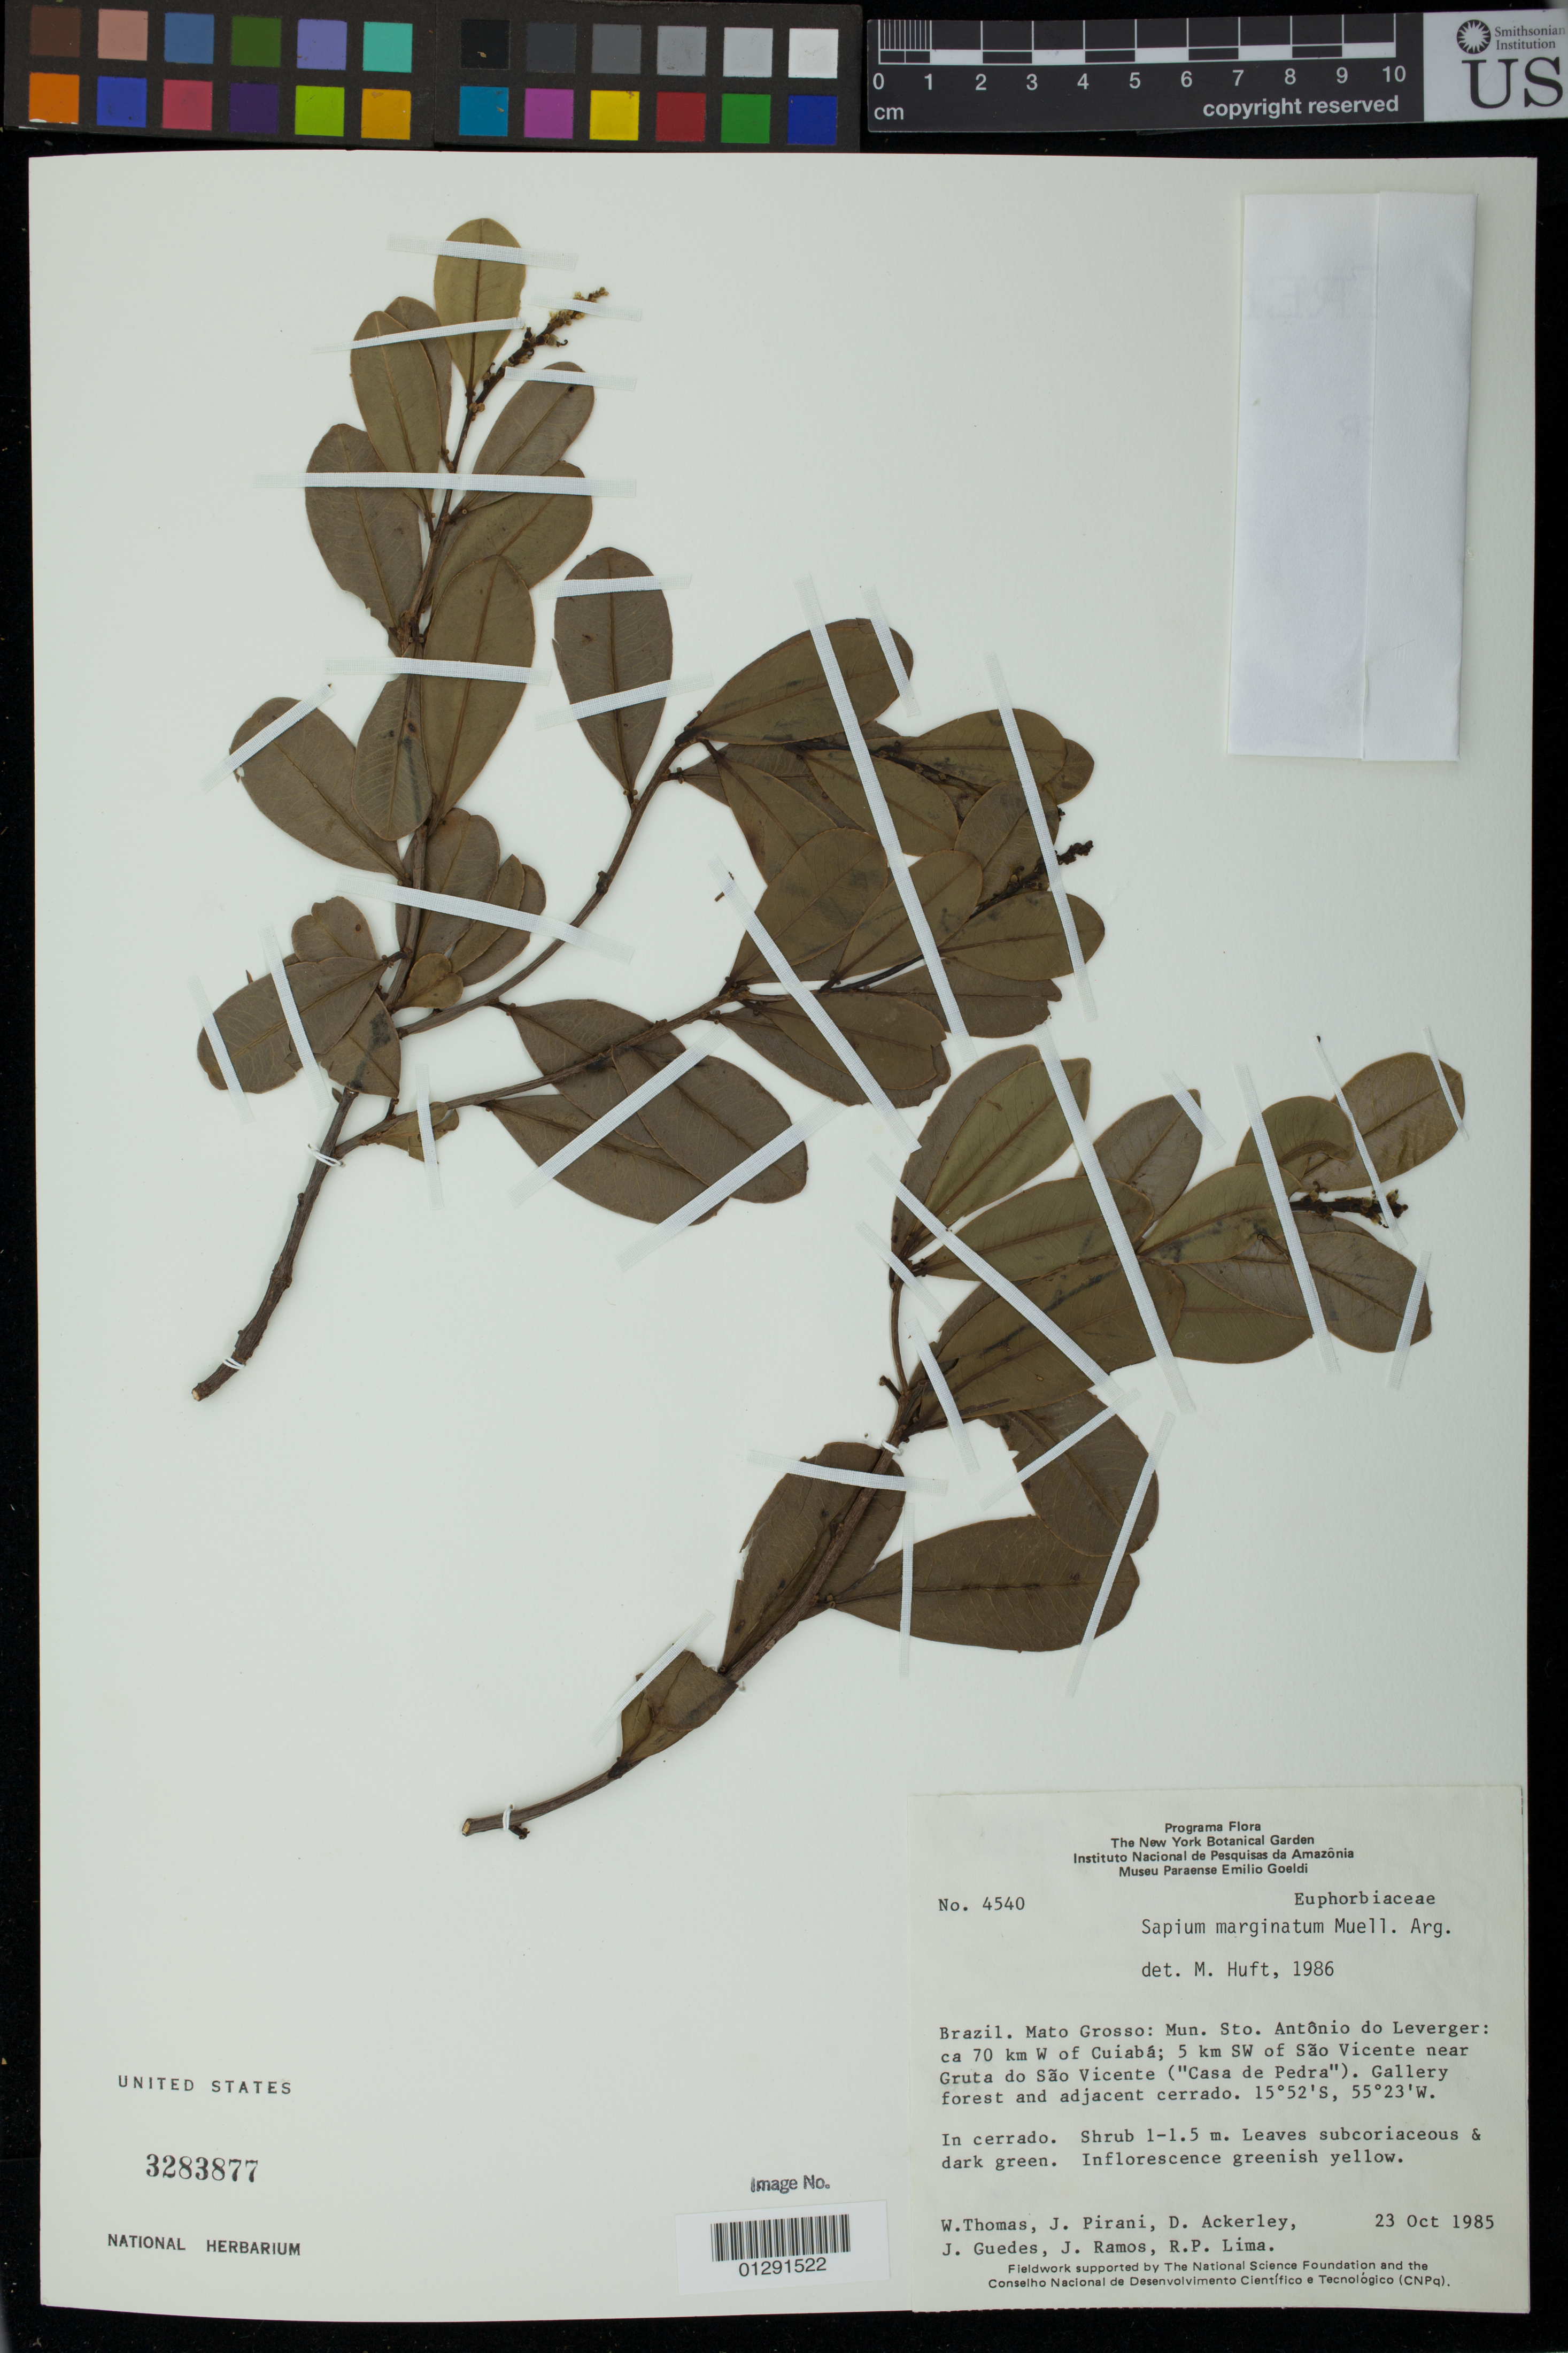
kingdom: Plantae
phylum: Tracheophyta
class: Magnoliopsida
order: Malpighiales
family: Euphorbiaceae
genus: Sapium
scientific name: Sapium obovatum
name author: Klotzsch ex Müll. Arg.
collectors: W. Thomas, J. R. Pirani, D. Ackerley & J. Guedes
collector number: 4540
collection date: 1985-10-23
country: Brazil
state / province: Mato Grosso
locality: Mun. Sto. Antonio do Leverger, circa 70 kilometers W of Cuiaba; 5 kilometers SW of Sao Vicente, near Gruta do Sao Vicente ("Casa de Pedra").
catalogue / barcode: US 3283877